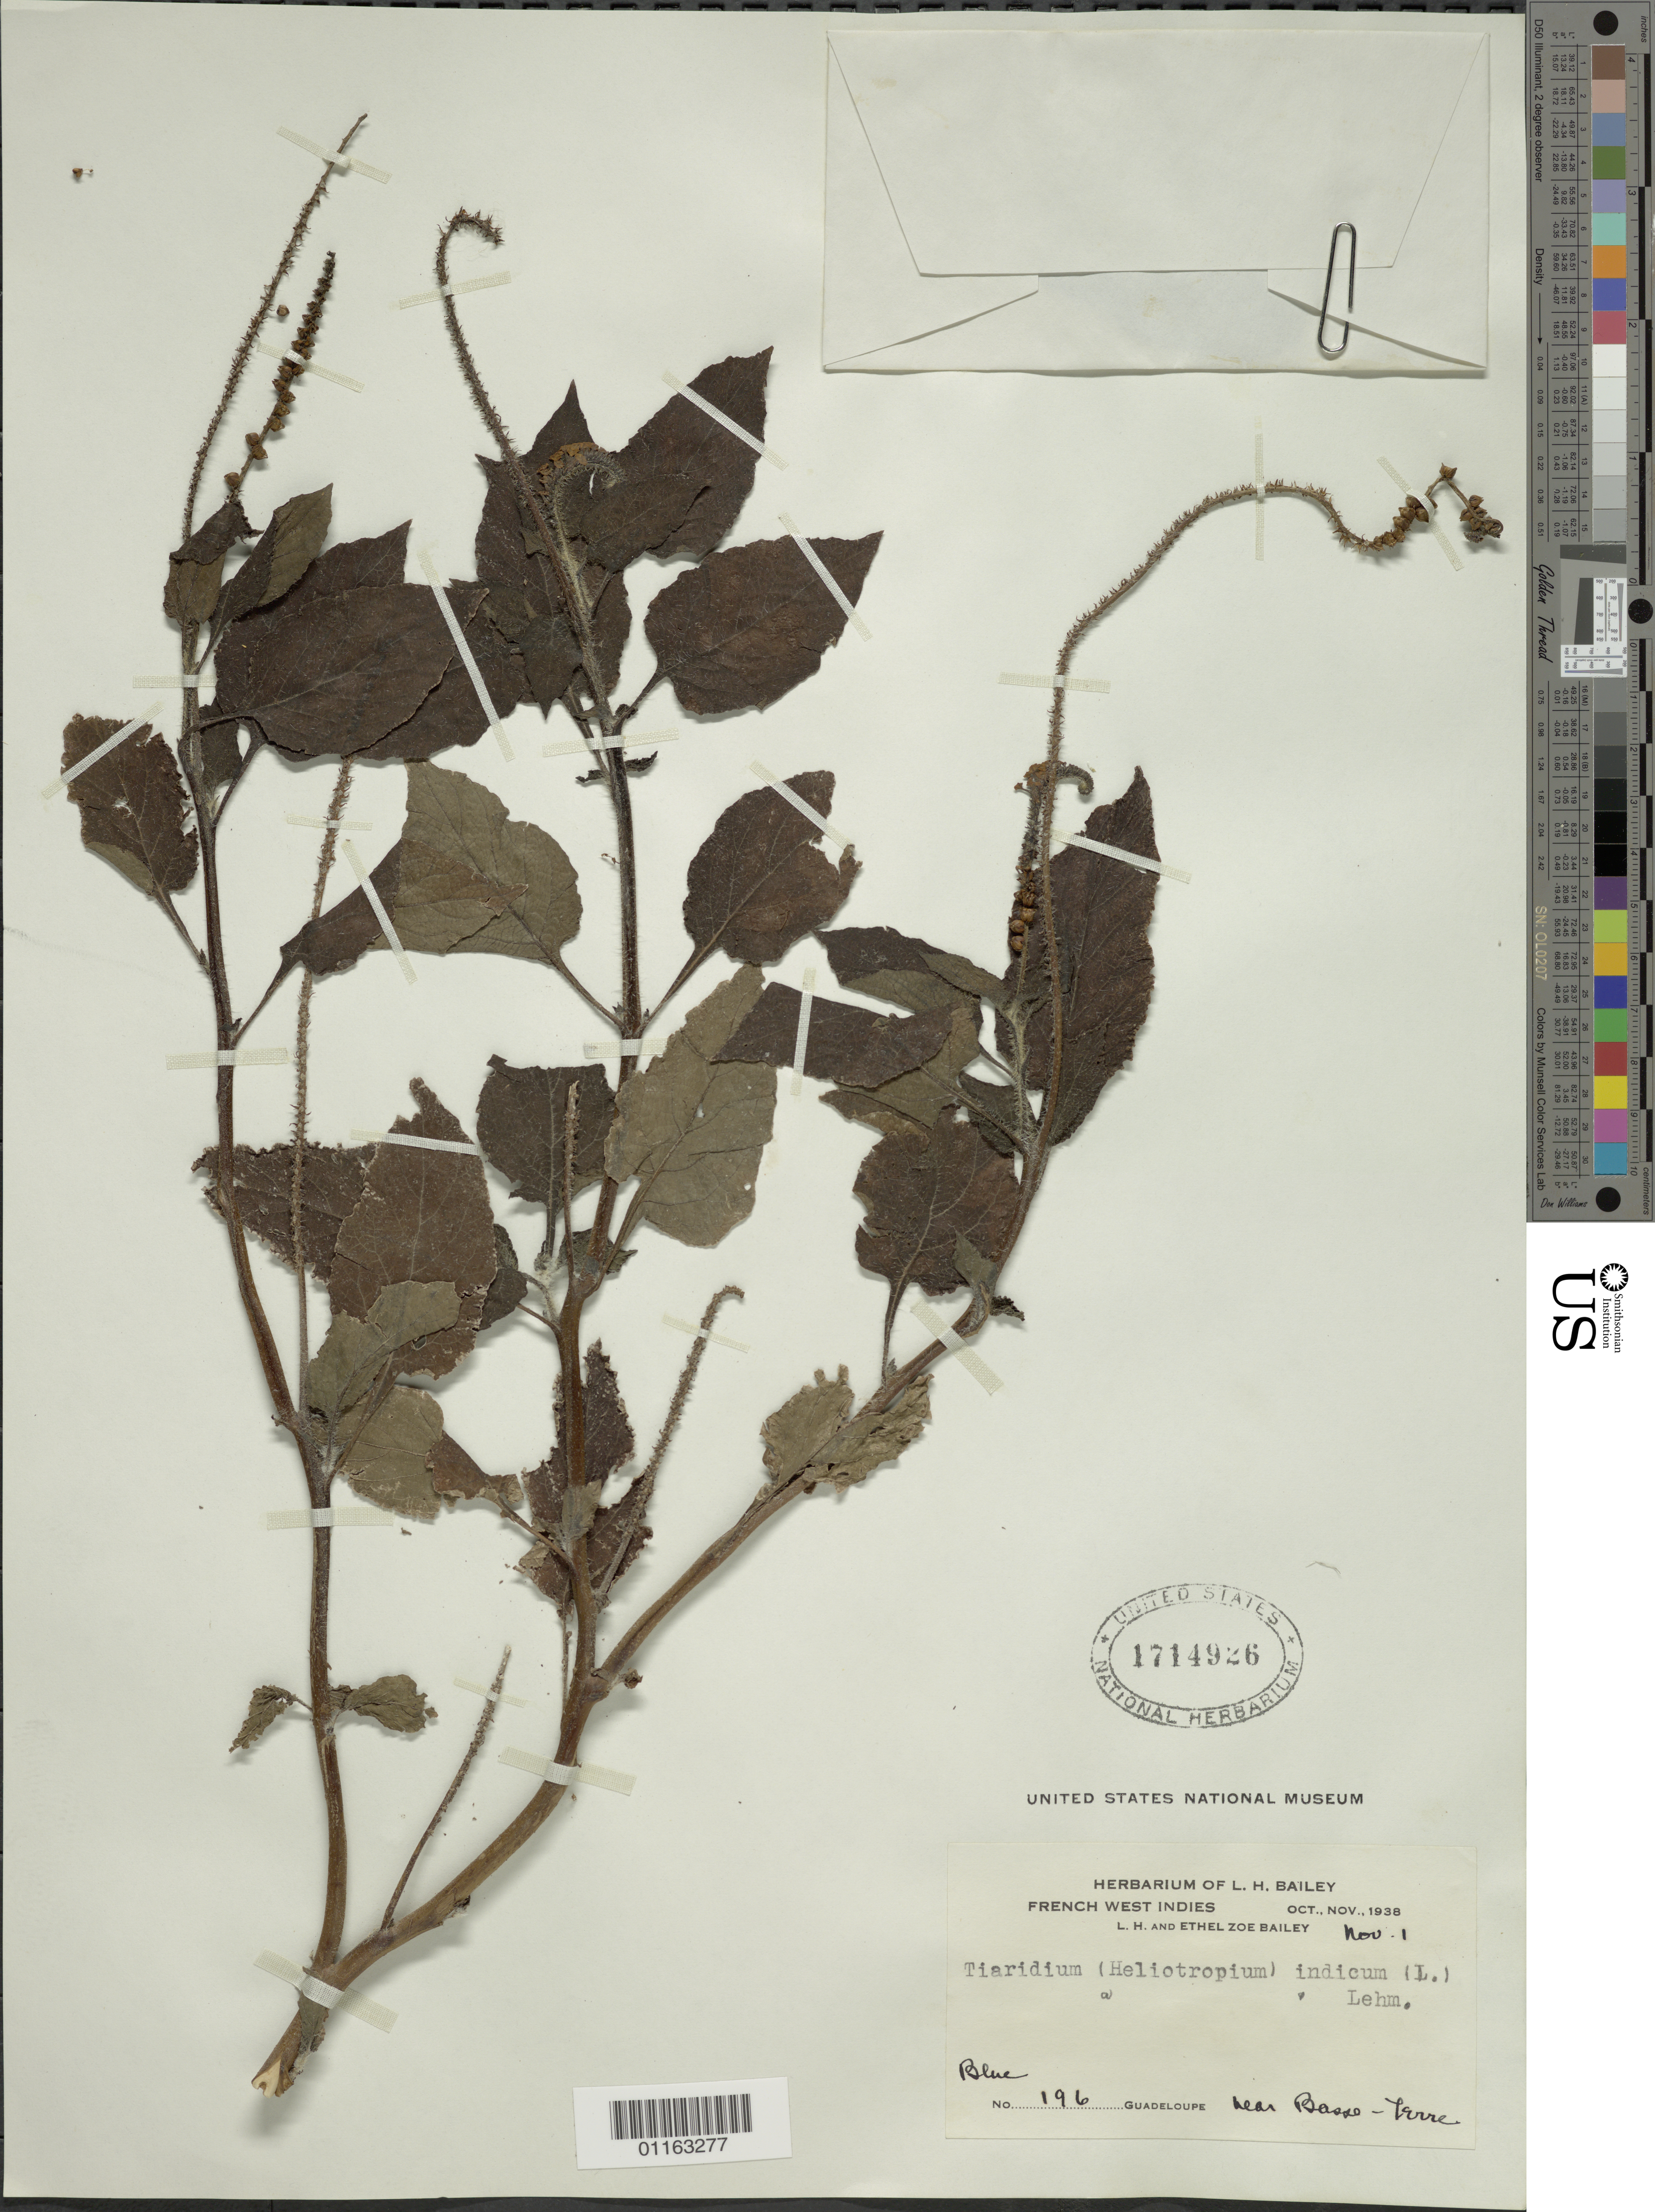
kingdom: Plantae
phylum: Tracheophyta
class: Magnoliopsida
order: Boraginales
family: Heliotropiaceae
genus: Tiaridium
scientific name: Tiaridium indicum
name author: (L.) Lehm.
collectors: L. H. Bailey & E. Z. Bailey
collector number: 196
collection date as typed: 01 Nov 1938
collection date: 1938-11-01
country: Guadeloupe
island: Basse-Terre I.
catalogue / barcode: US 1714926